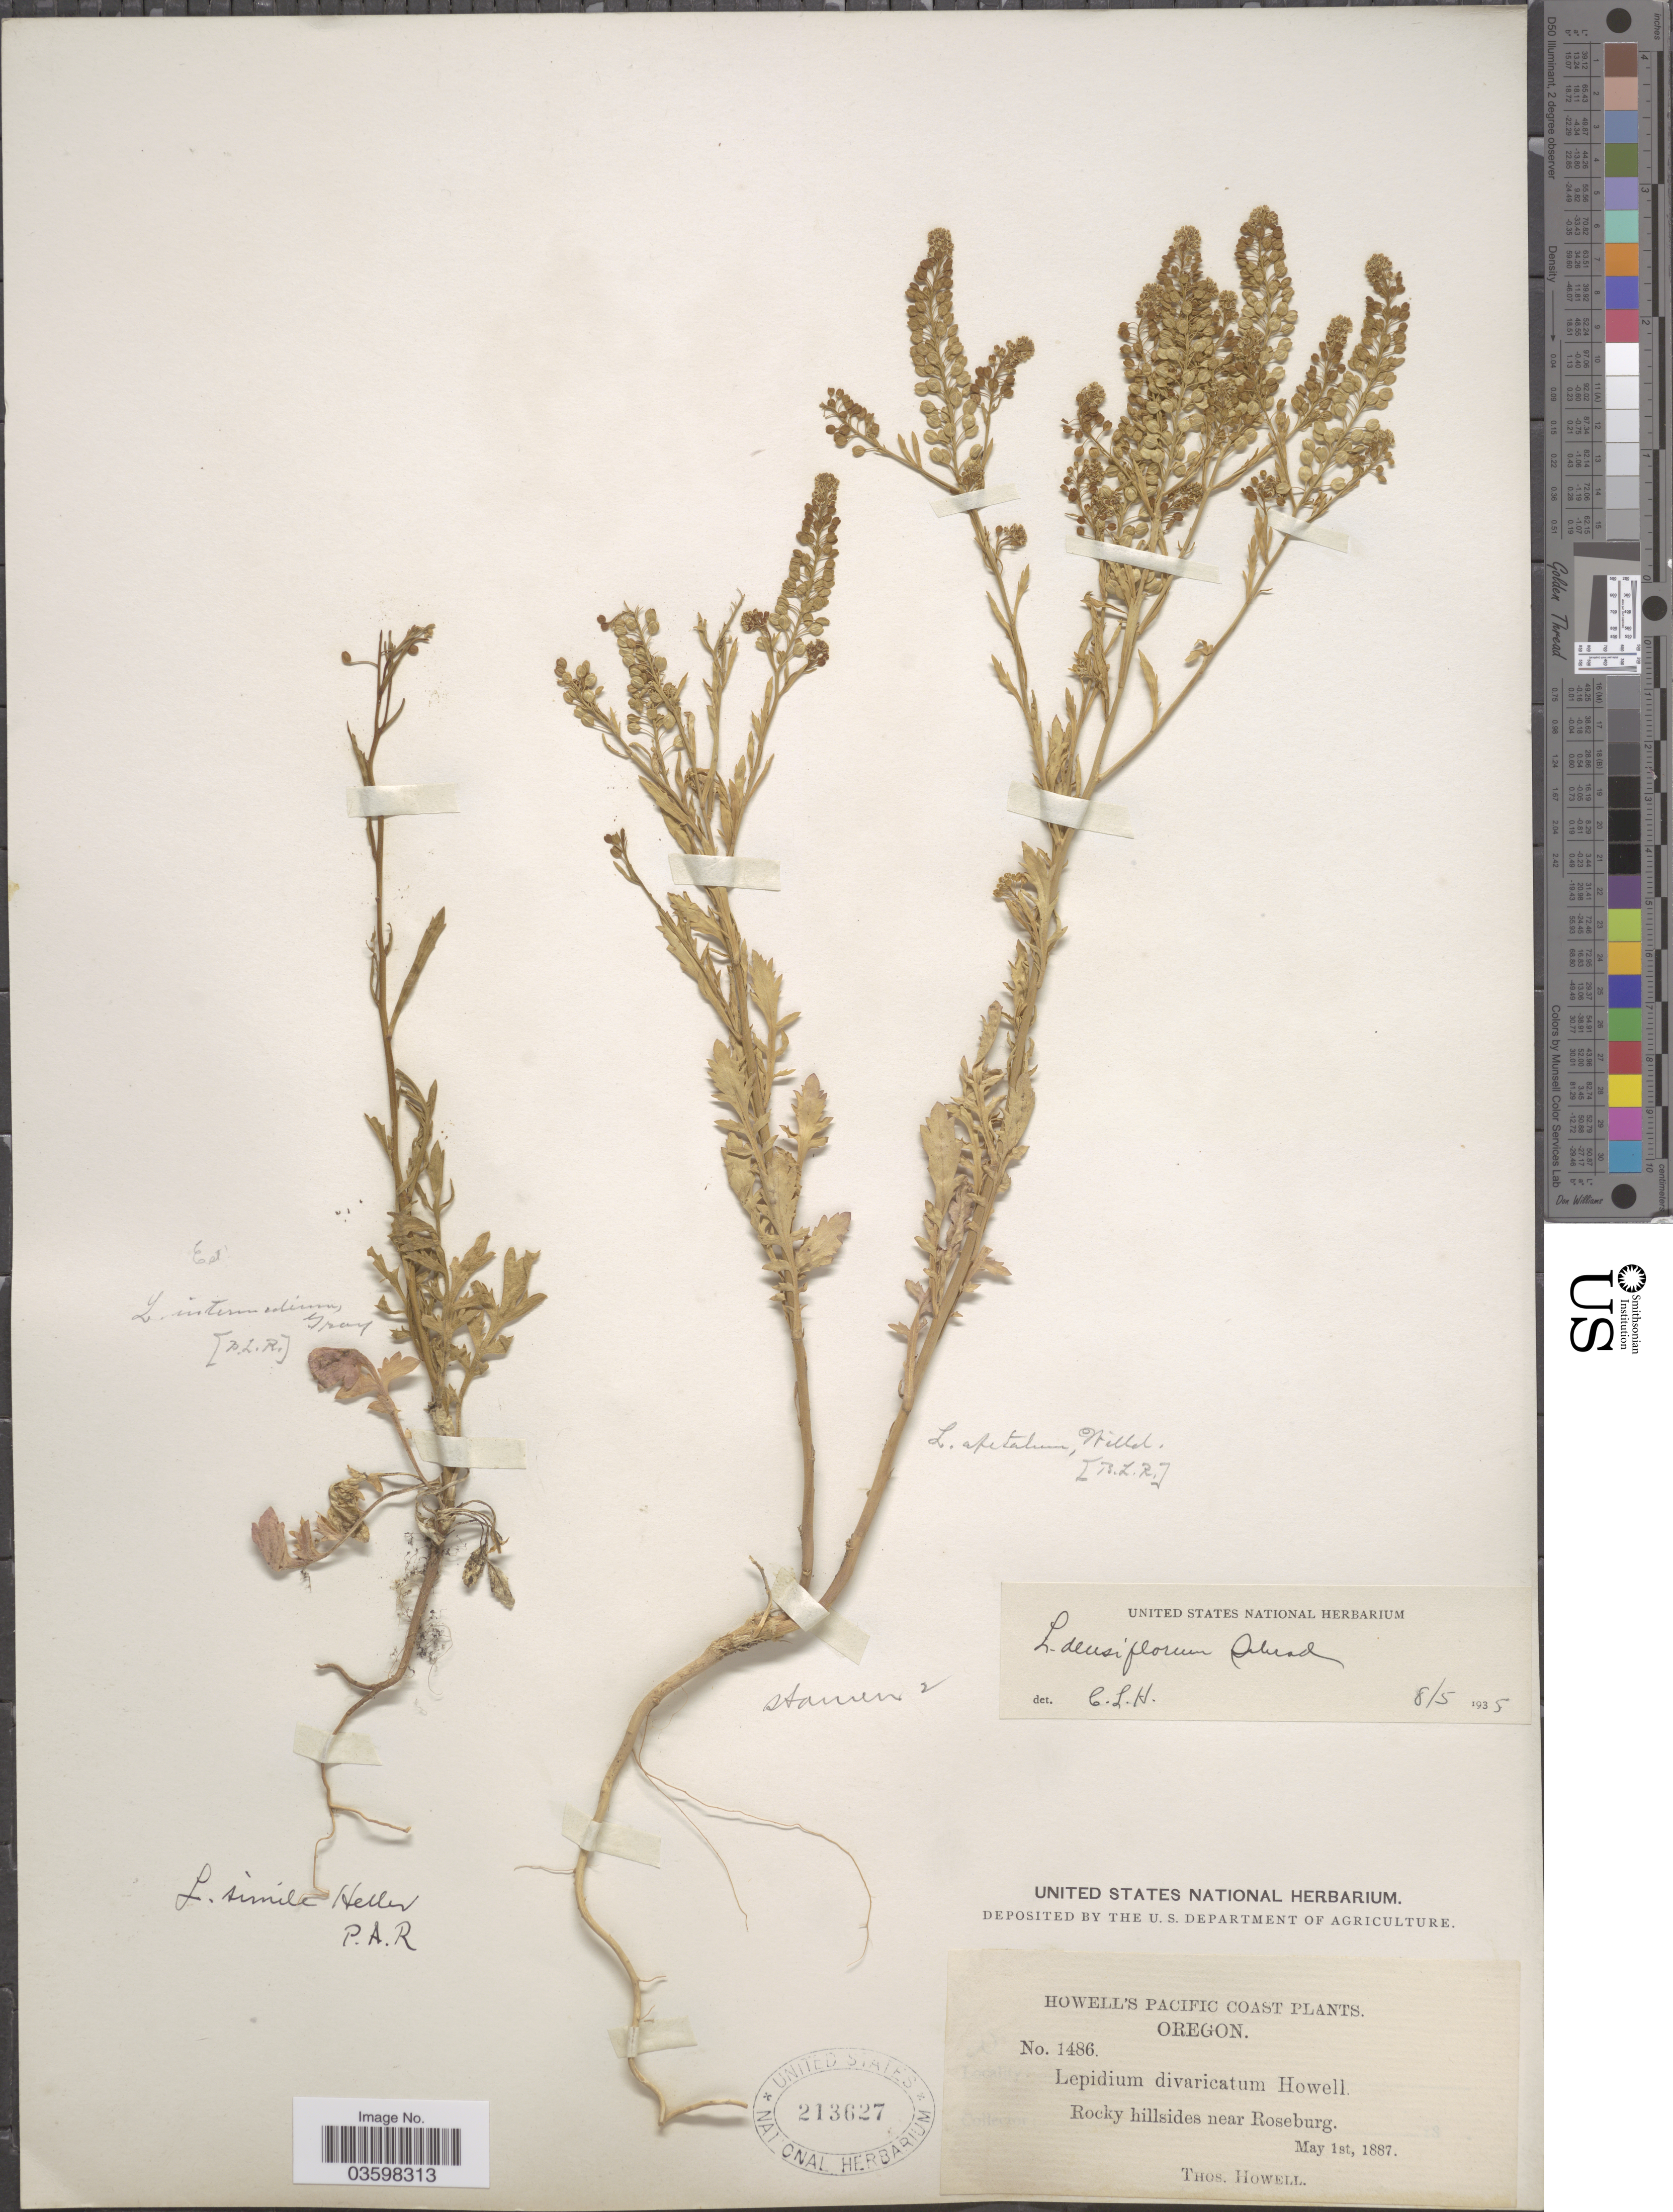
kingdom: Plantae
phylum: Tracheophyta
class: Magnoliopsida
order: Brassicales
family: Brassicaceae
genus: Lepidium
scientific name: Lepidium densiflorum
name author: Schrad.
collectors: T. Howell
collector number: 1486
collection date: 1887-05-01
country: United States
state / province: Oregon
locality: Pacific Coast. Rocky hillsides near Roseburg.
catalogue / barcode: US 213627